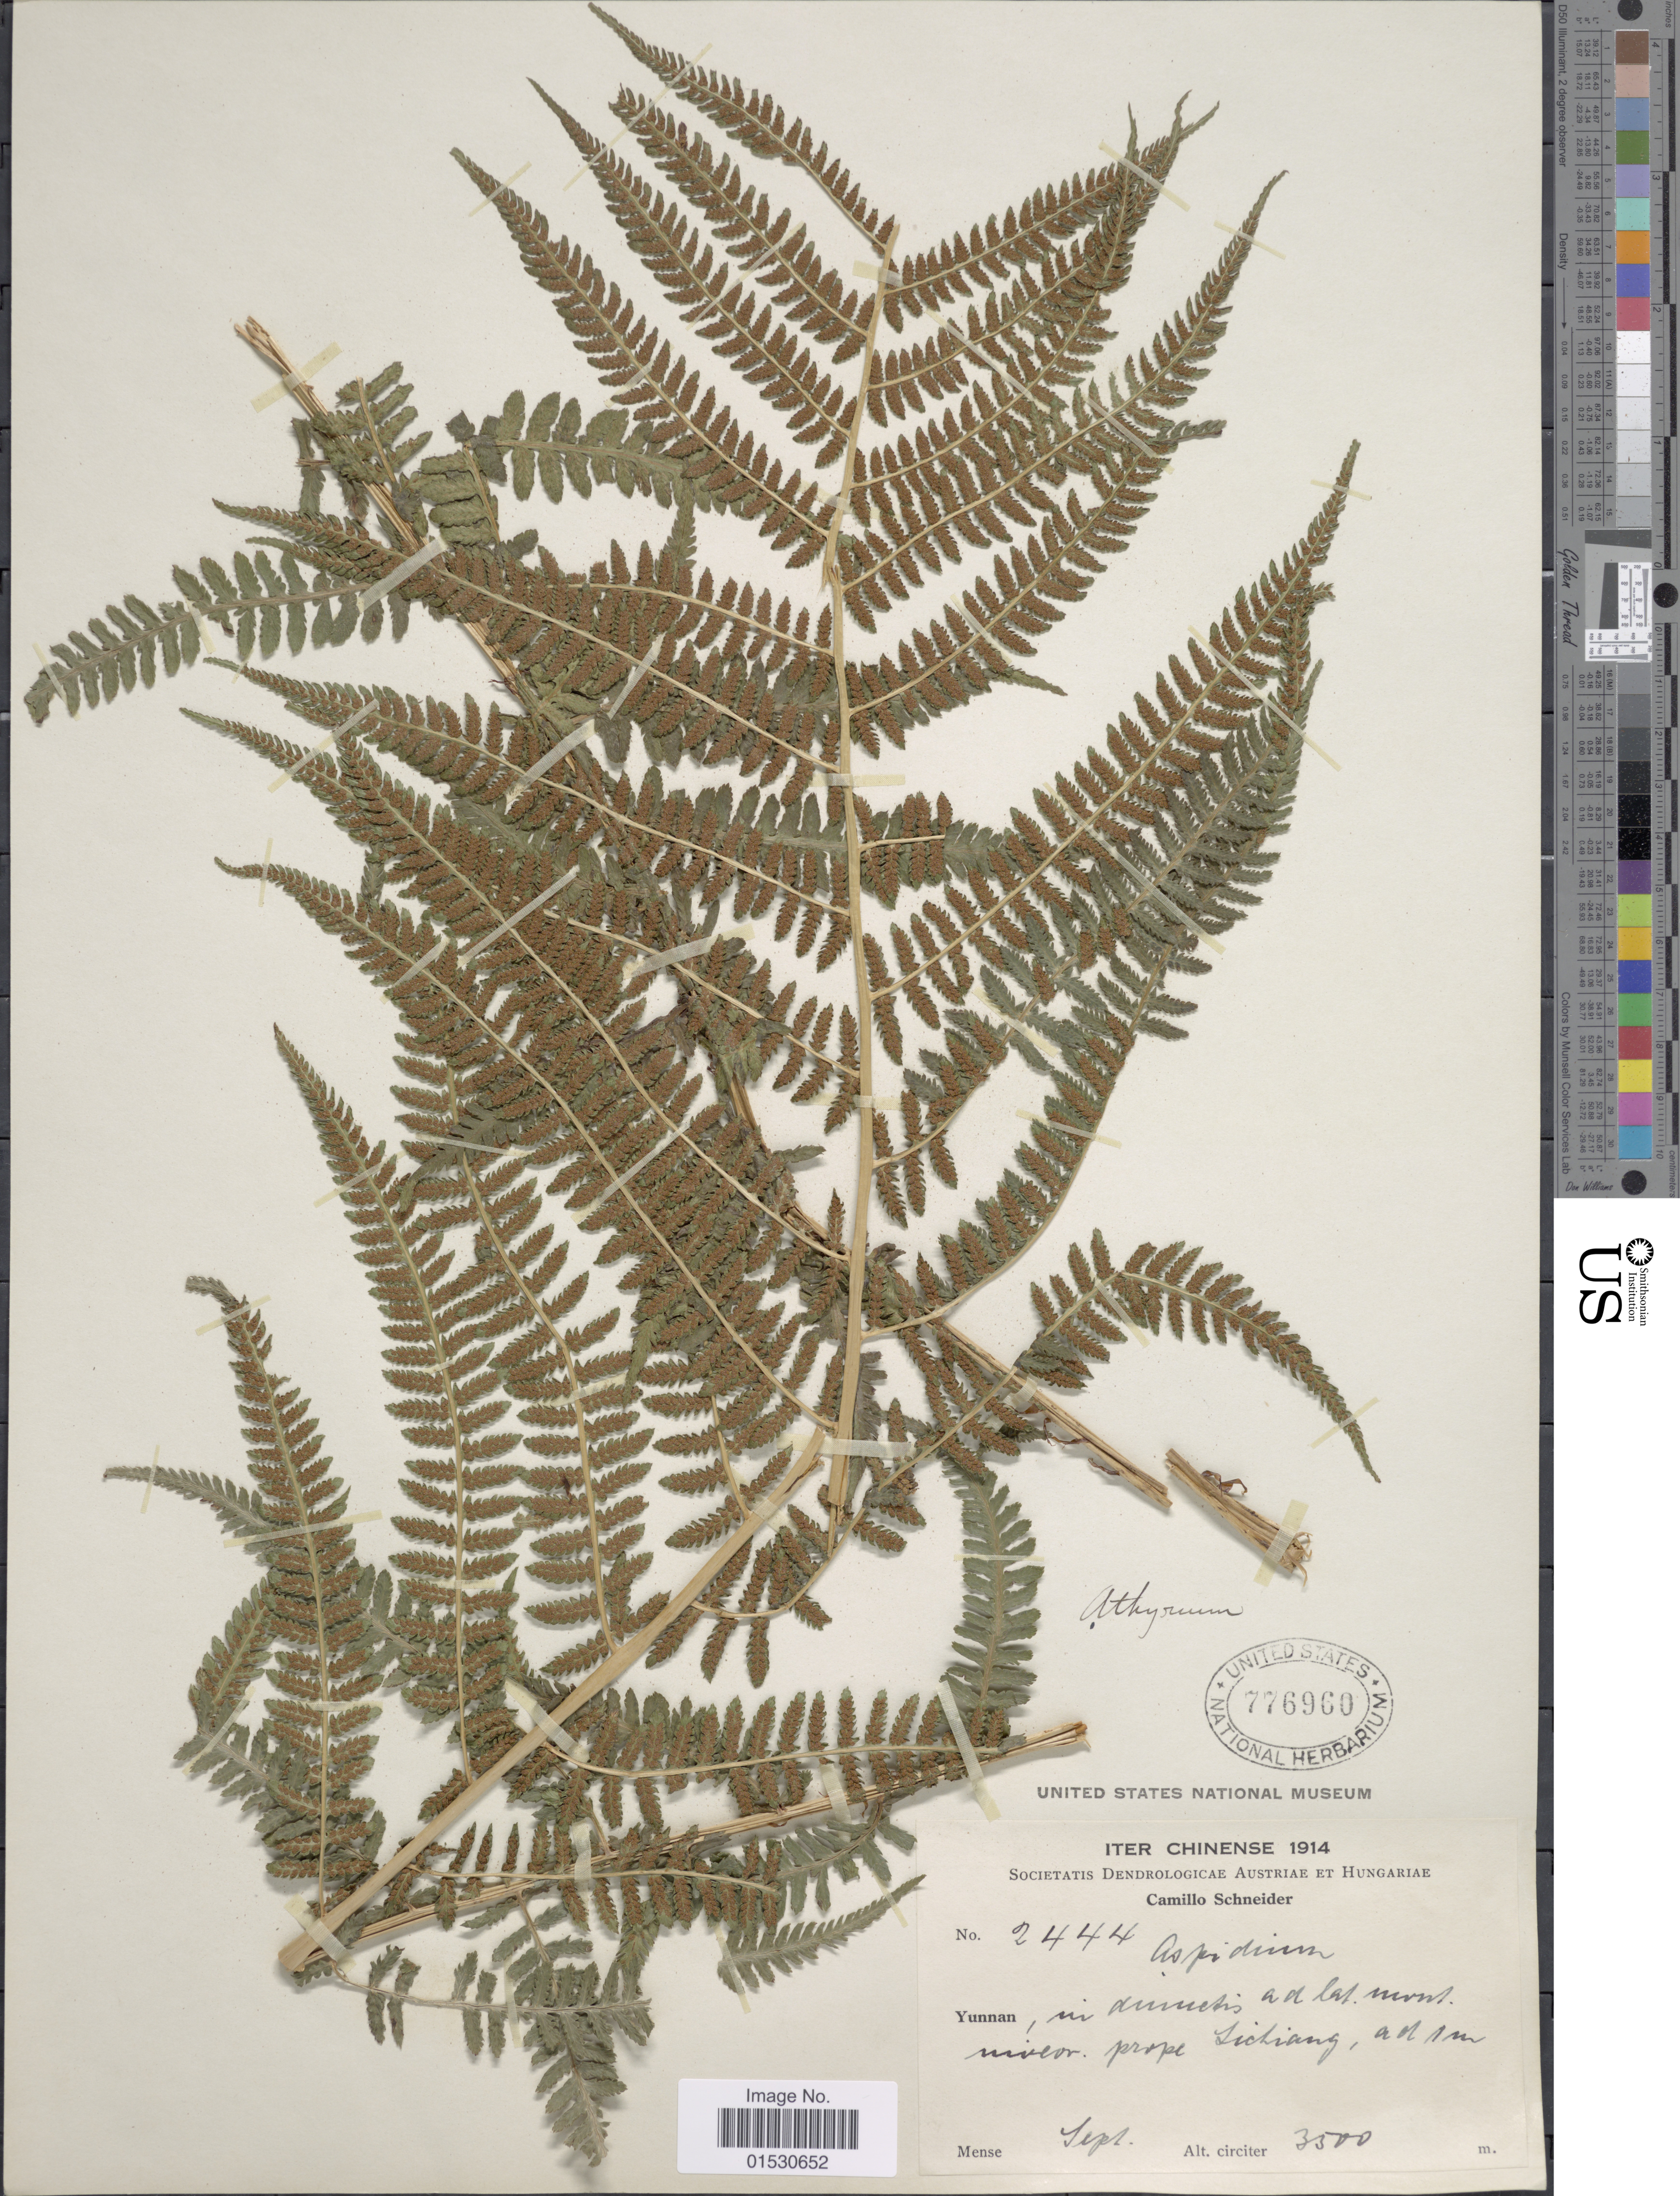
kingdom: Plantae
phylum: Tracheophyta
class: Polypodiopsida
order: Polypodiales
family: Athyriaceae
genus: Athyrium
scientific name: Athyrium filix-femina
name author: (L.) Roth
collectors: C. K. Schneider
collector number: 2444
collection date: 1914-09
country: China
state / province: Yunnan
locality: In dumetis ad lat mont river prope Sichiang, ad 1 m [interpreted]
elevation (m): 3500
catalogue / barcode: US 776960